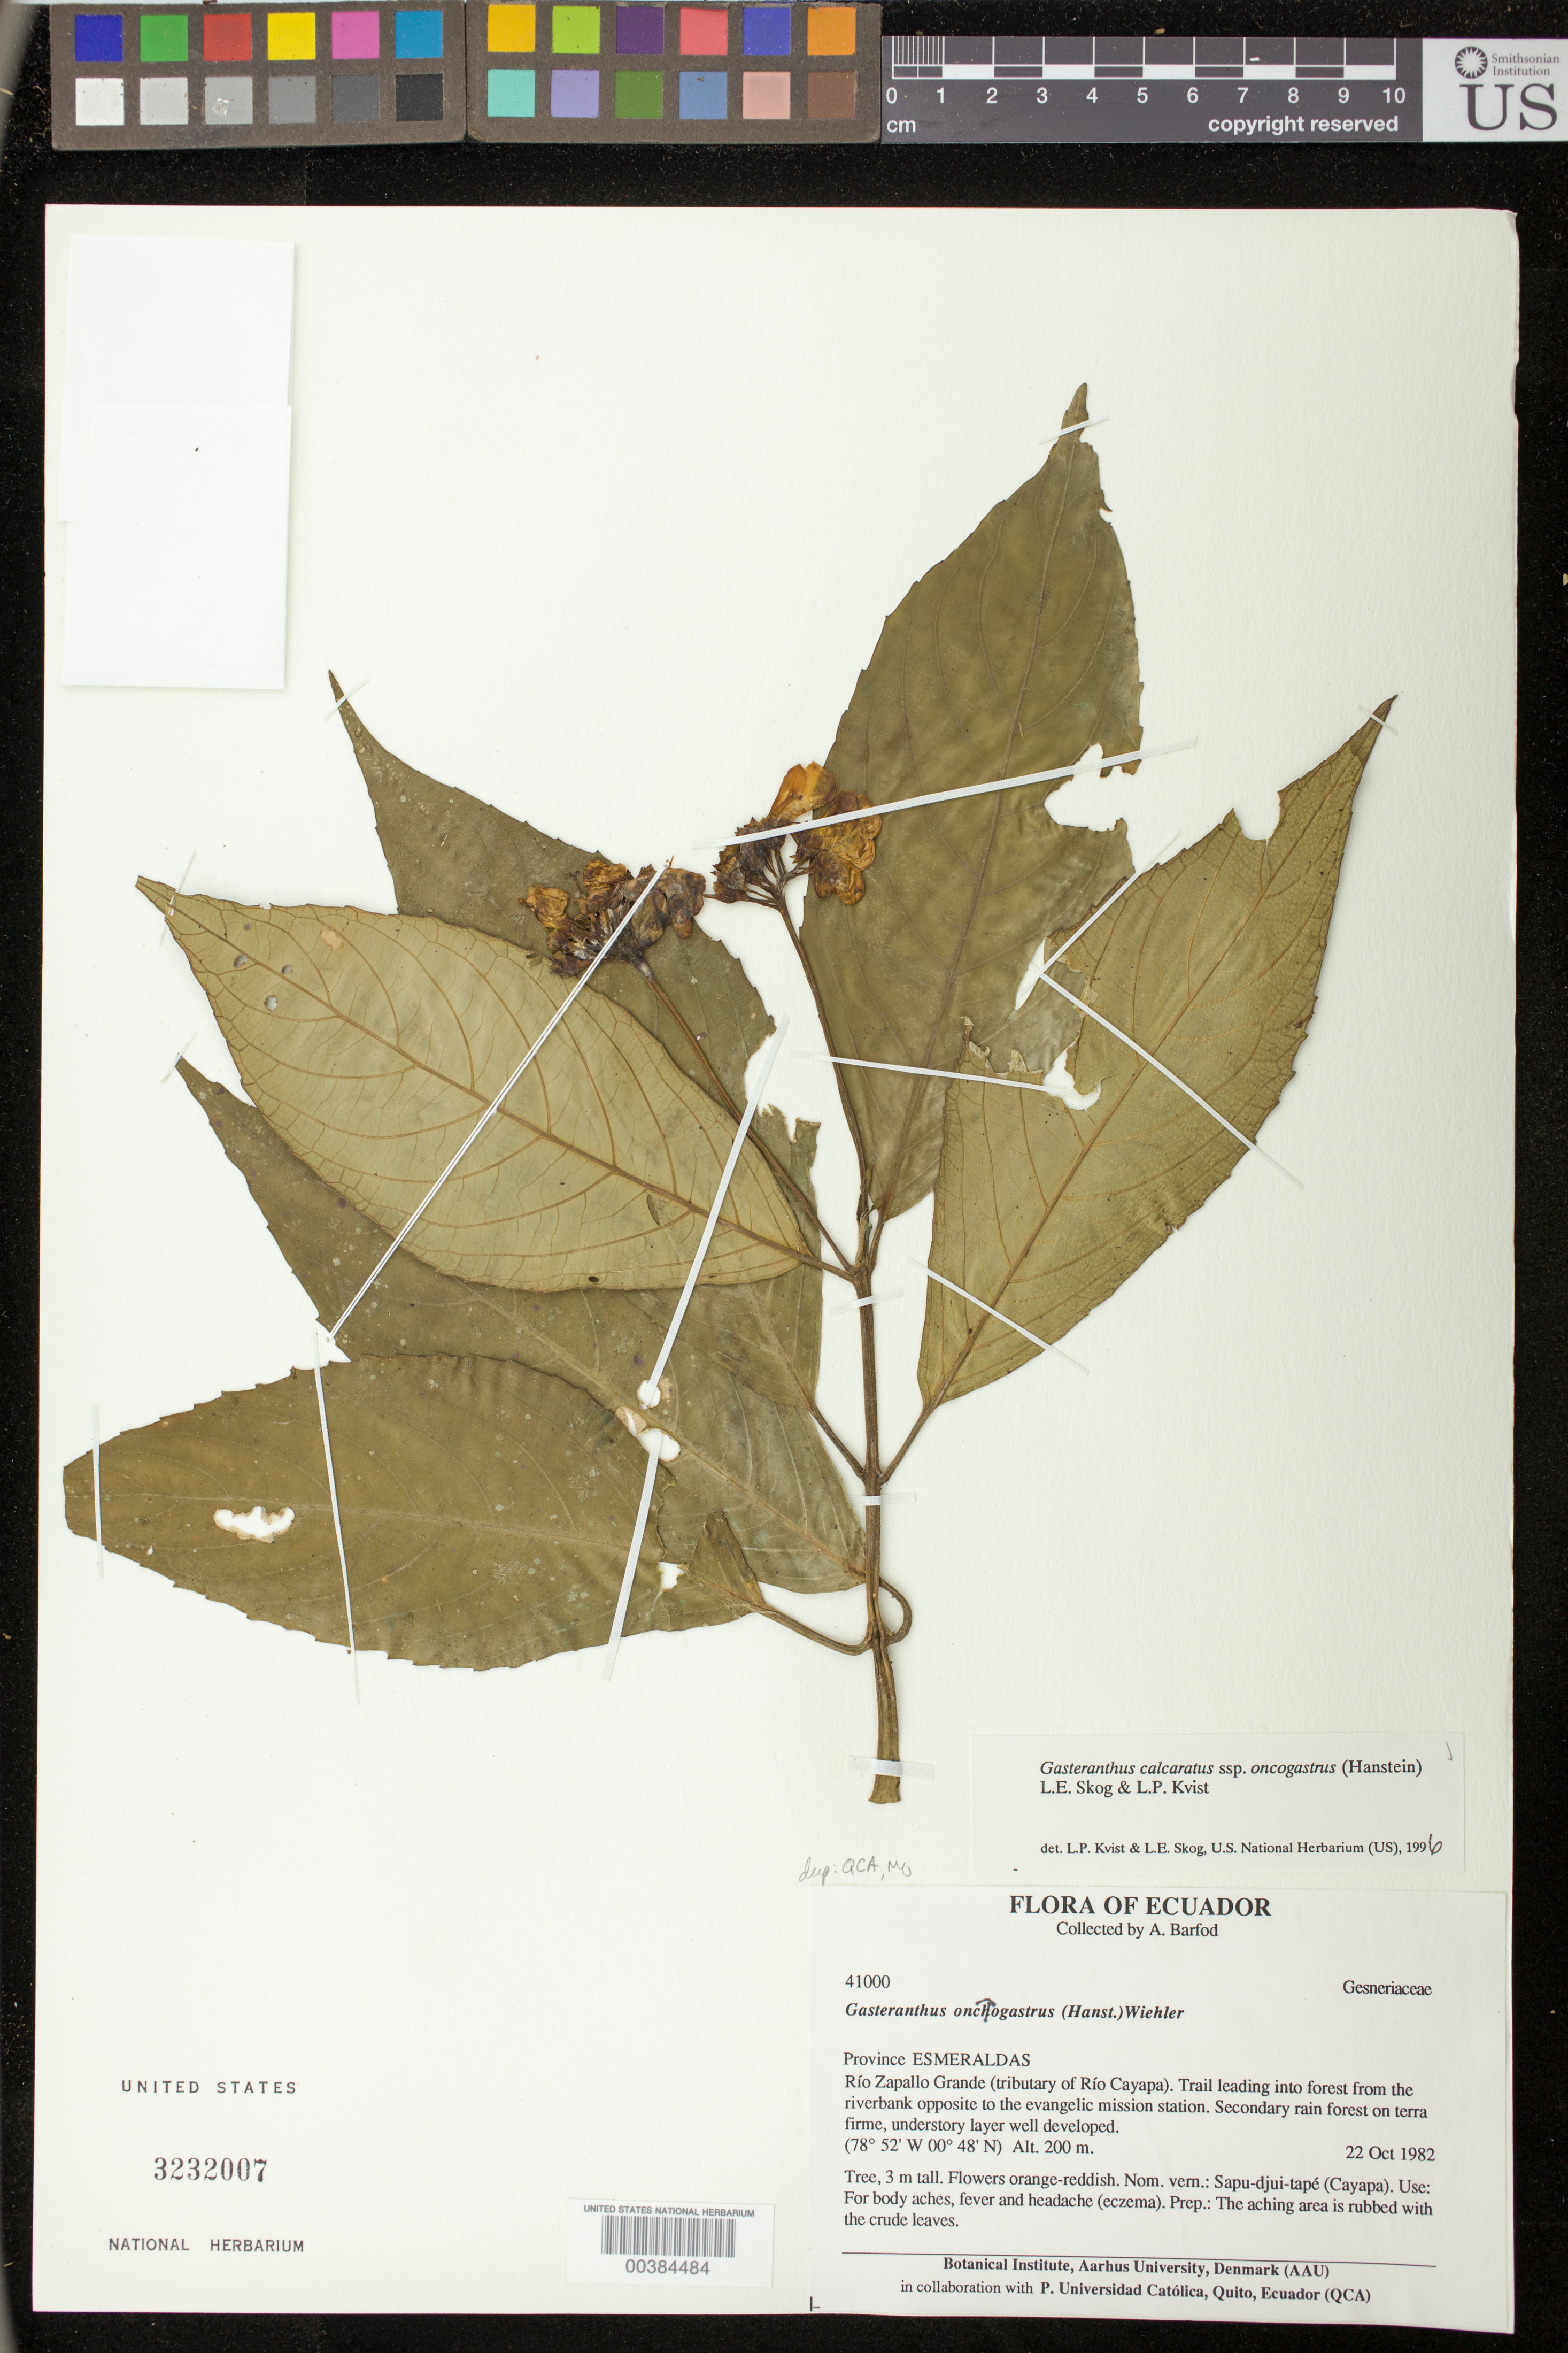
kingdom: Plantae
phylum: Tracheophyta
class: Magnoliopsida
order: Lamiales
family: Gesneriaceae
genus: Sinningia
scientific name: Sinningia incarnata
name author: (Aubl.) D.L. Denham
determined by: Skog, Laurence E.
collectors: A. Barfod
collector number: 41000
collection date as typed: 22 Oct 1982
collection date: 1982-10-22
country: Ecuador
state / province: Esmeraldas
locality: Río Zapallo Grande (trib. of Río Cayapa). Trail leading into forest from the riverbank opposite to the evangelic mission stataion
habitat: Secondary rain forest on terra firme, understory layer well developed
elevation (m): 200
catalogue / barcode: US 3232007